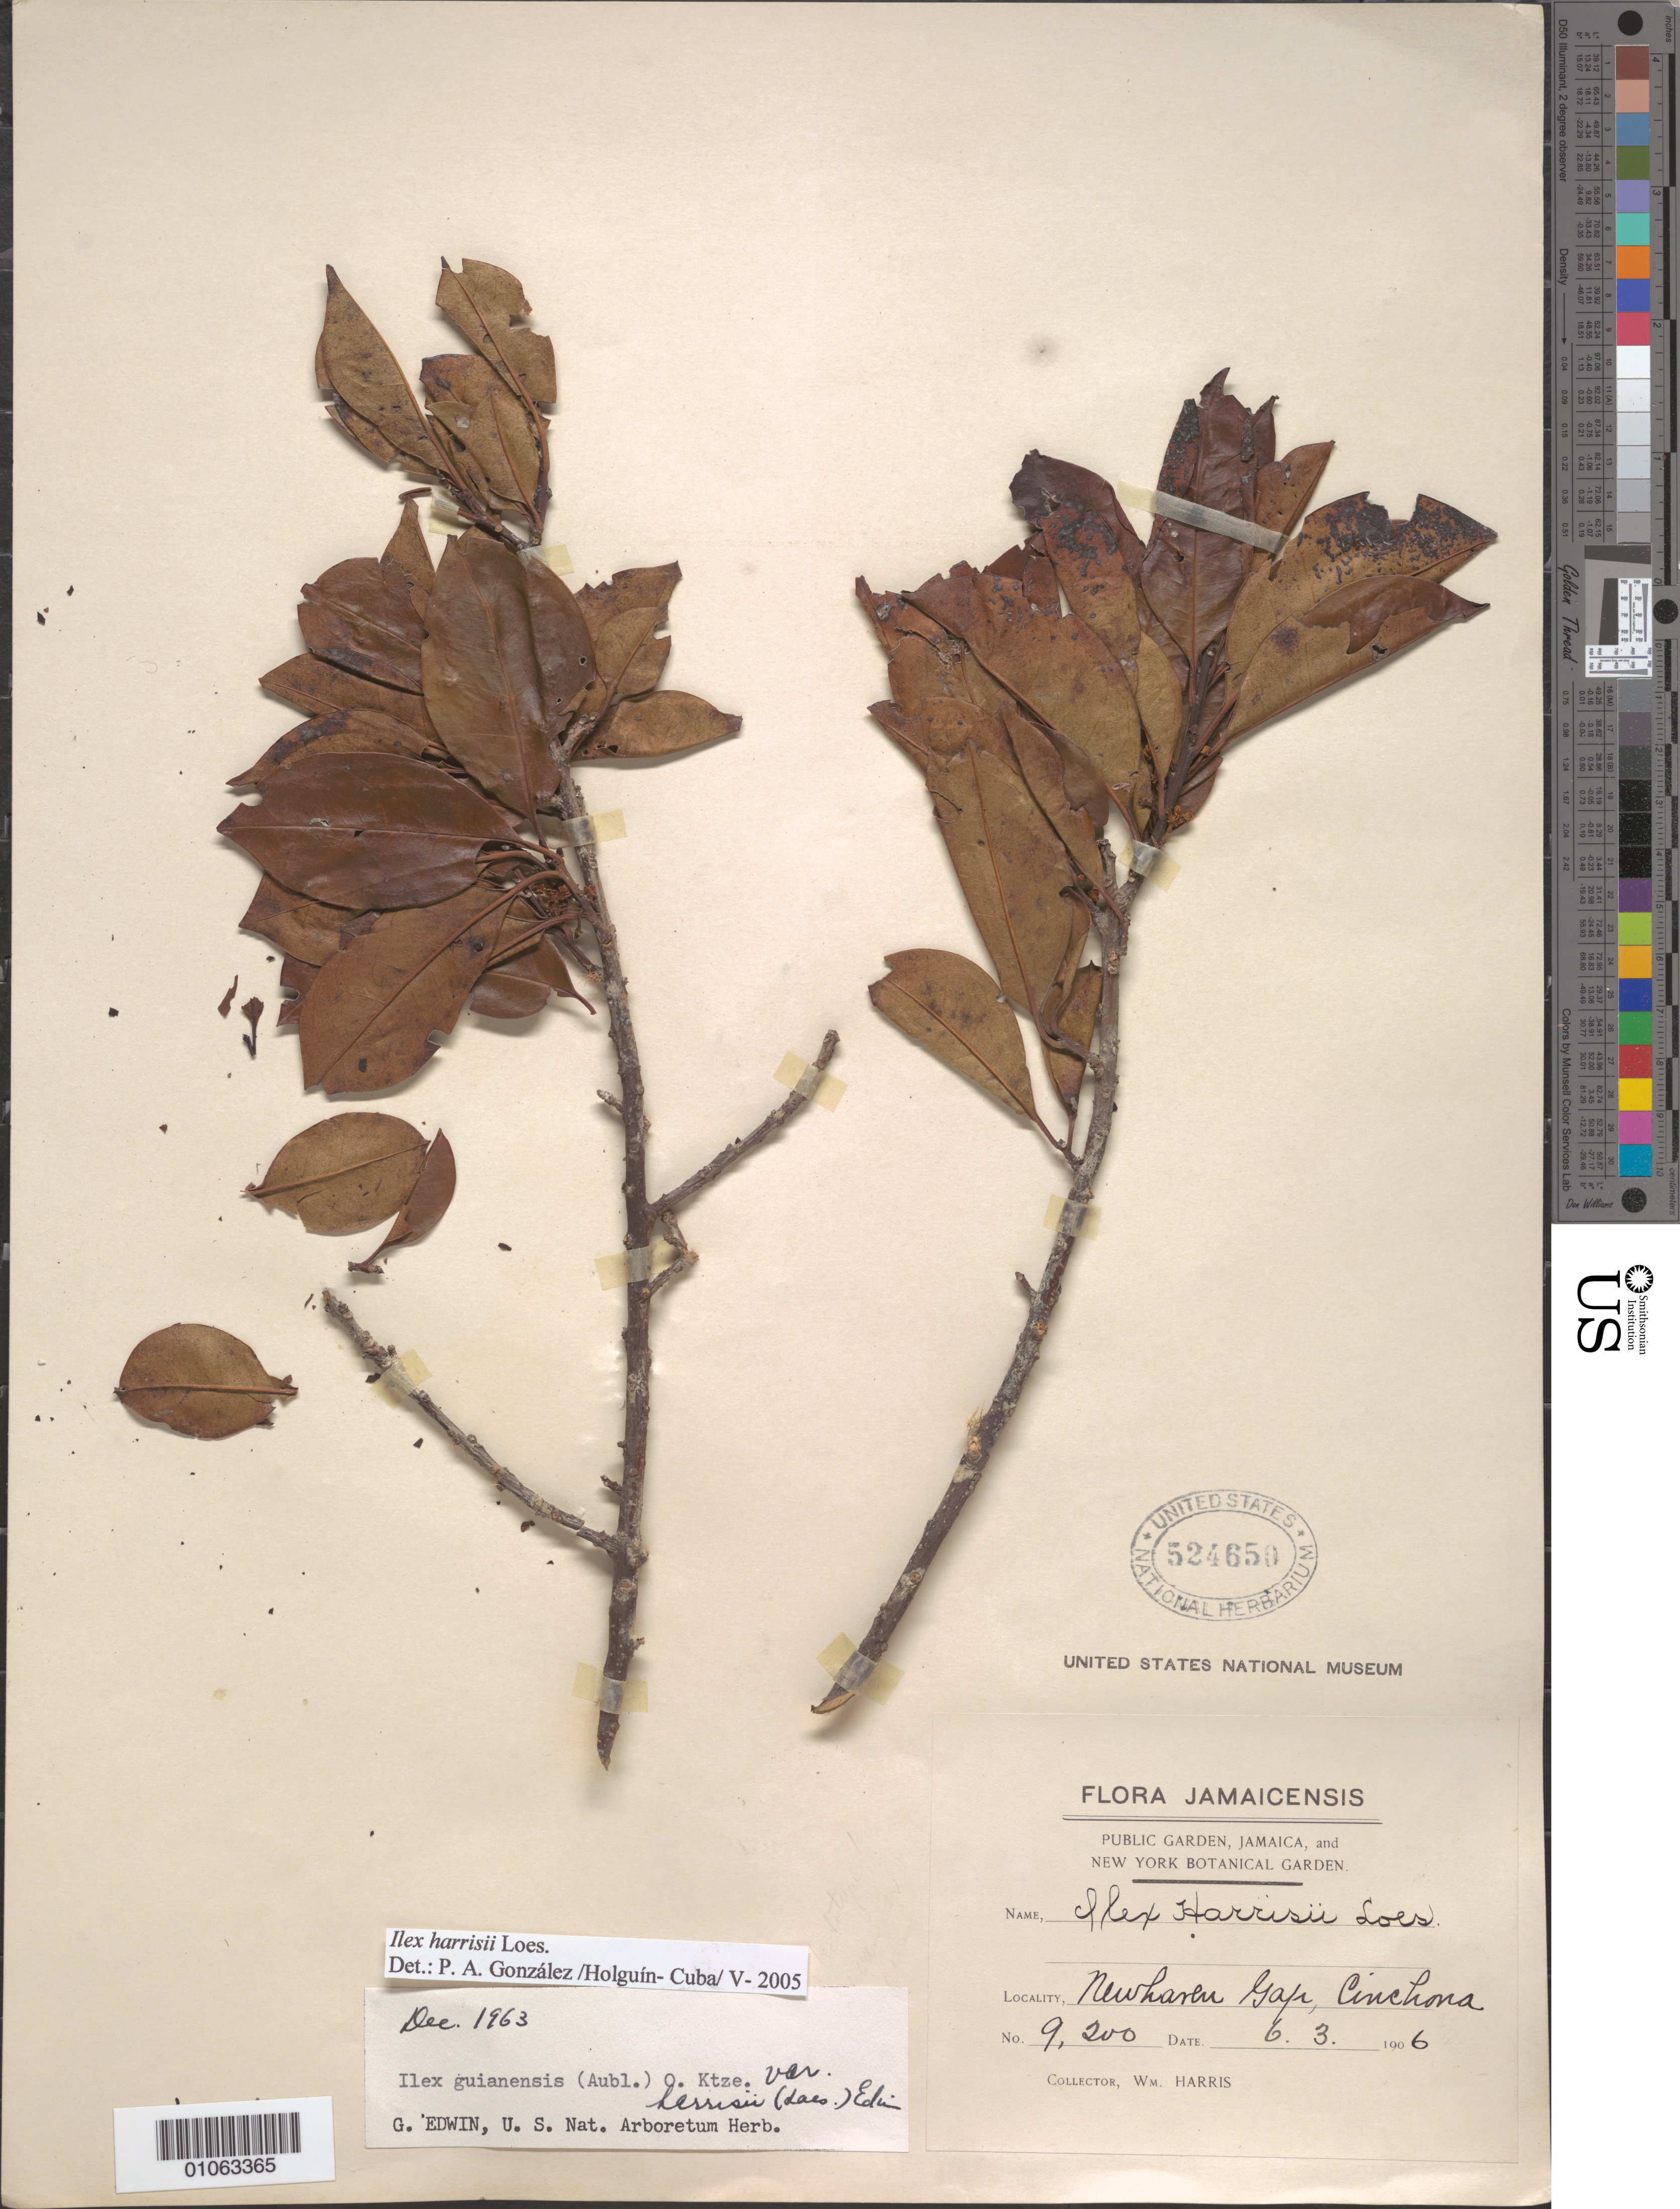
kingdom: Plantae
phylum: Tracheophyta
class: Magnoliopsida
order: Aquifoliales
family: Aquifoliaceae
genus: Ilex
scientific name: Ilex harrisii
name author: Loes.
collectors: W. Harris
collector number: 9200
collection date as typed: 06 Mar 1906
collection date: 1906-03-06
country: Jamaica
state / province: Kingston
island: Jamaica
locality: Newhaven Gap, Cinchona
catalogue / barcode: US 524650